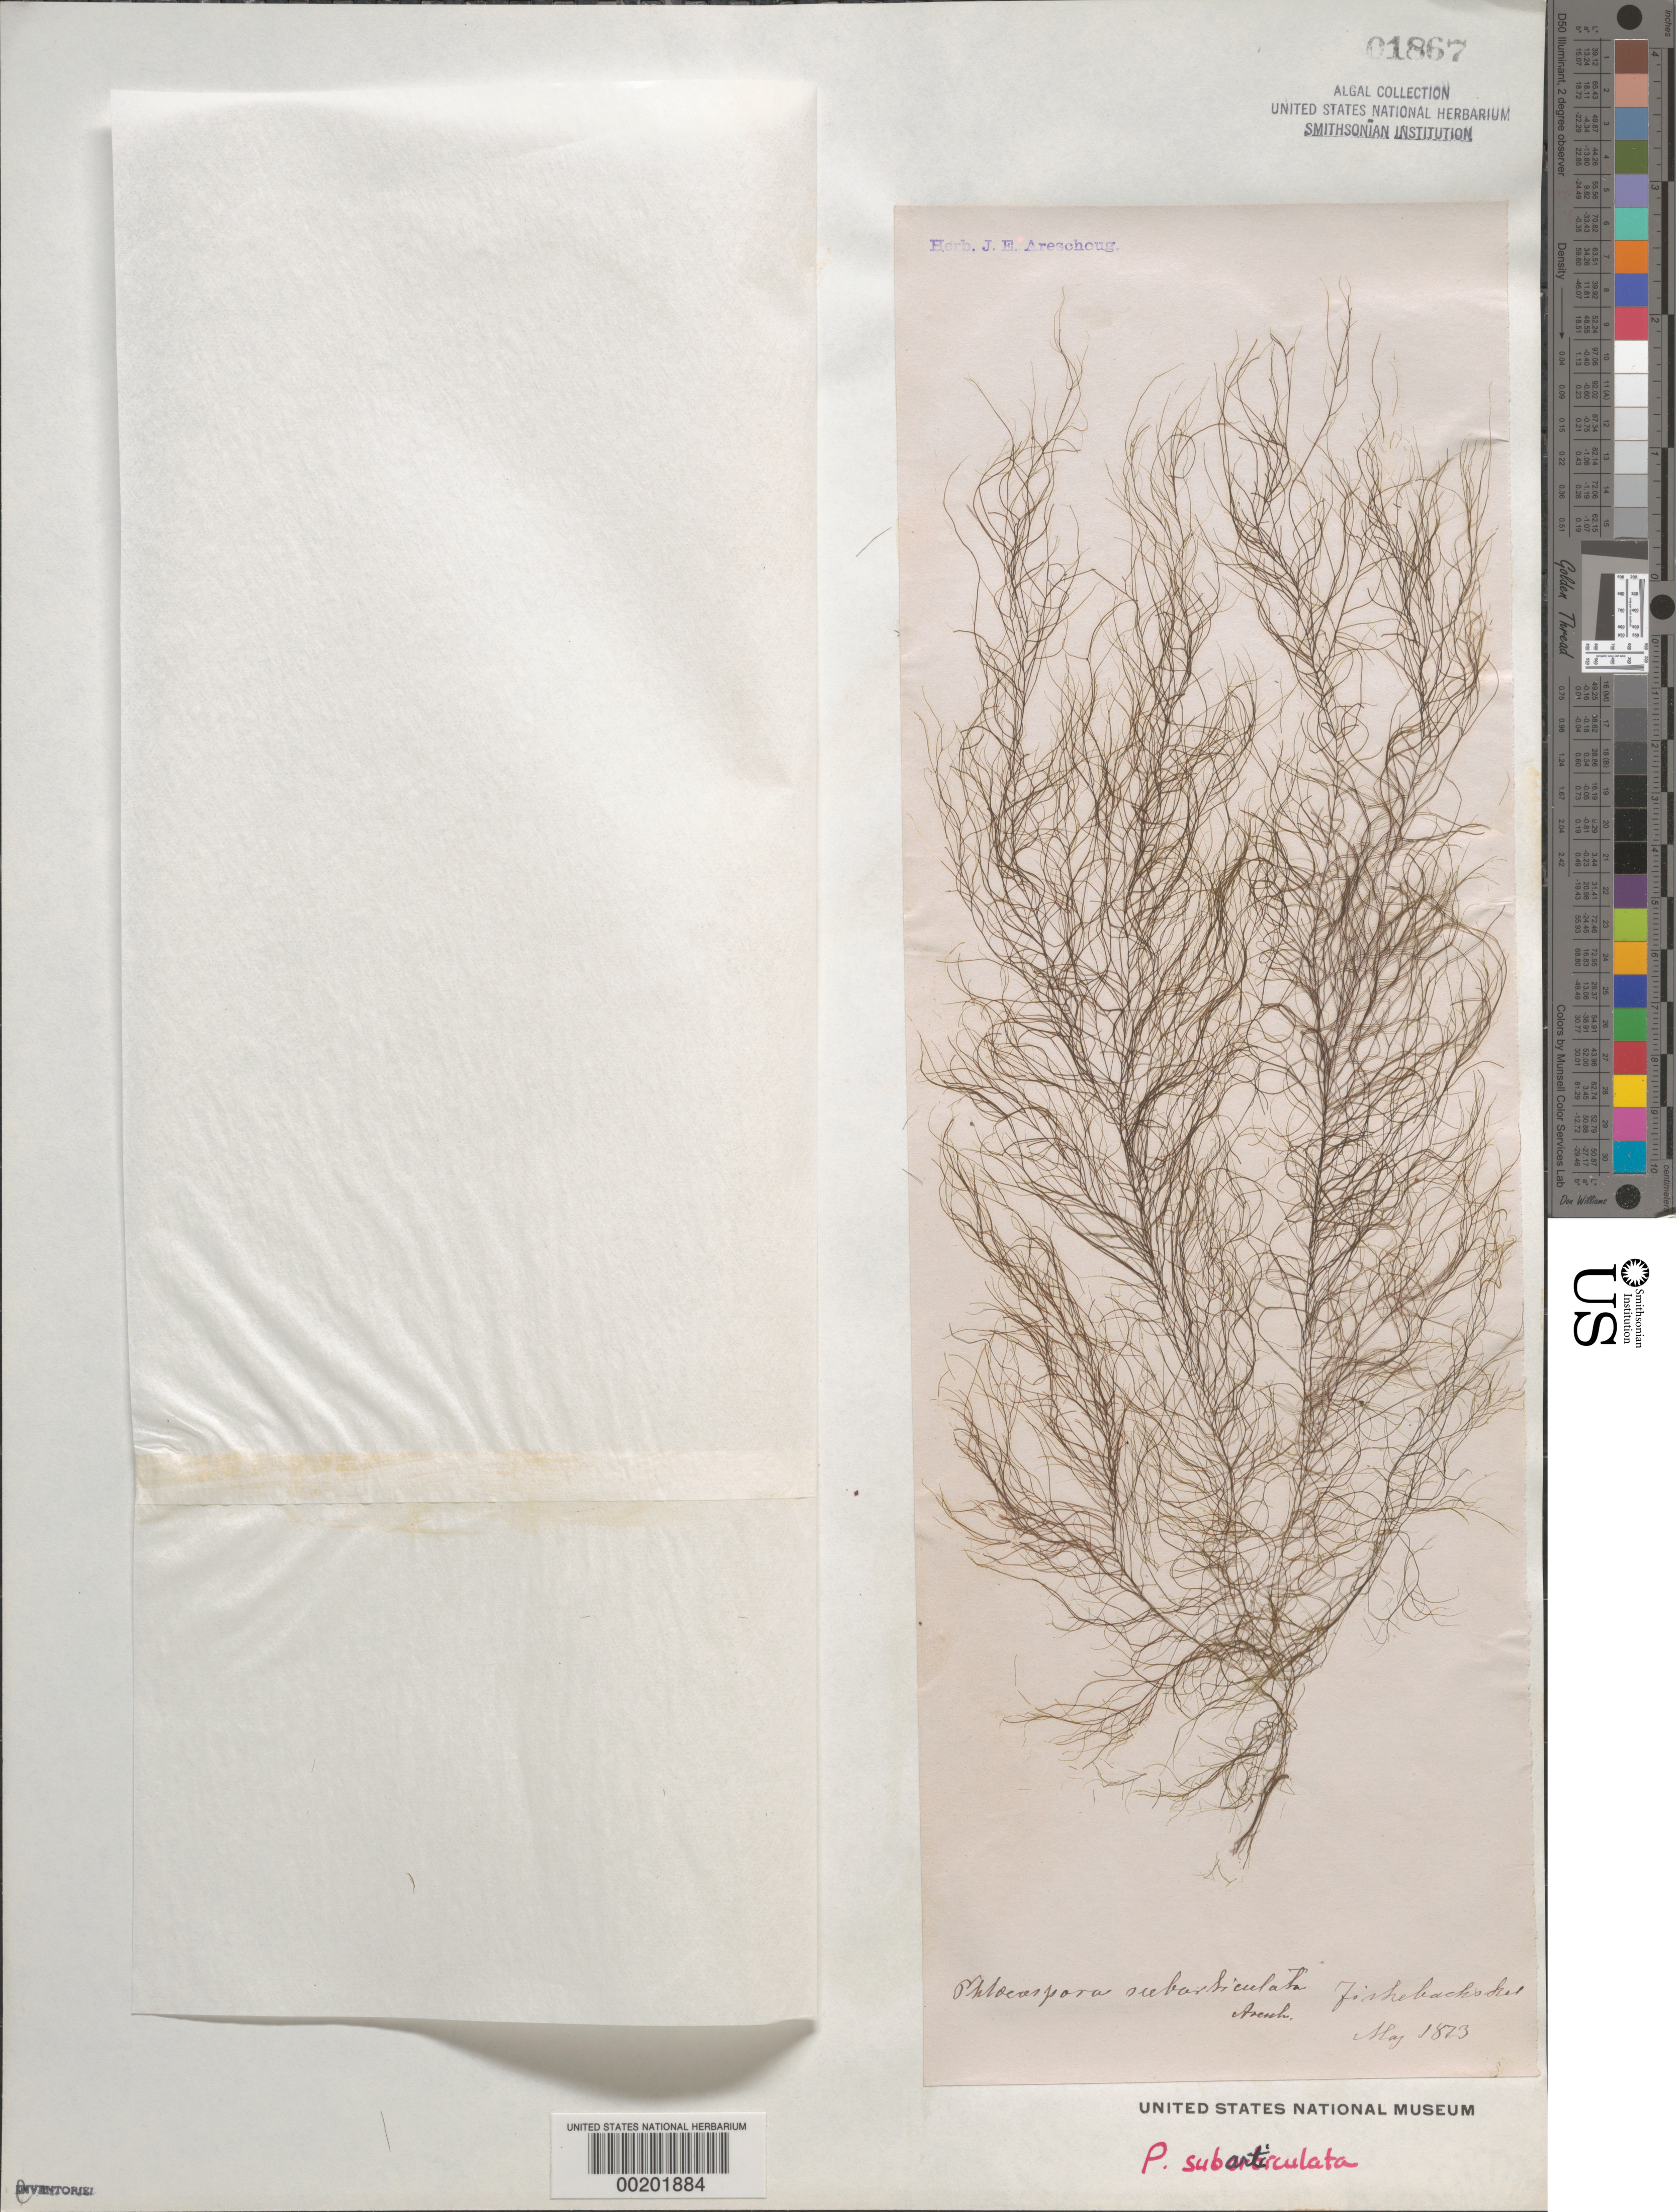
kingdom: Chromista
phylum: Ochrophyta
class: Phaeophyceae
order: Ectocarpales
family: Chordariaceae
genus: Stictyosiphon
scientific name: Stictyosiphon laxus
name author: (J. Agardh) A. Athanasiadis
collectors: ex herb. Alfred Areschoug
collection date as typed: May 1873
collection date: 1873-05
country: Sweden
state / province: Västra Götaland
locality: Fiskebackskil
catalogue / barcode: US 1867